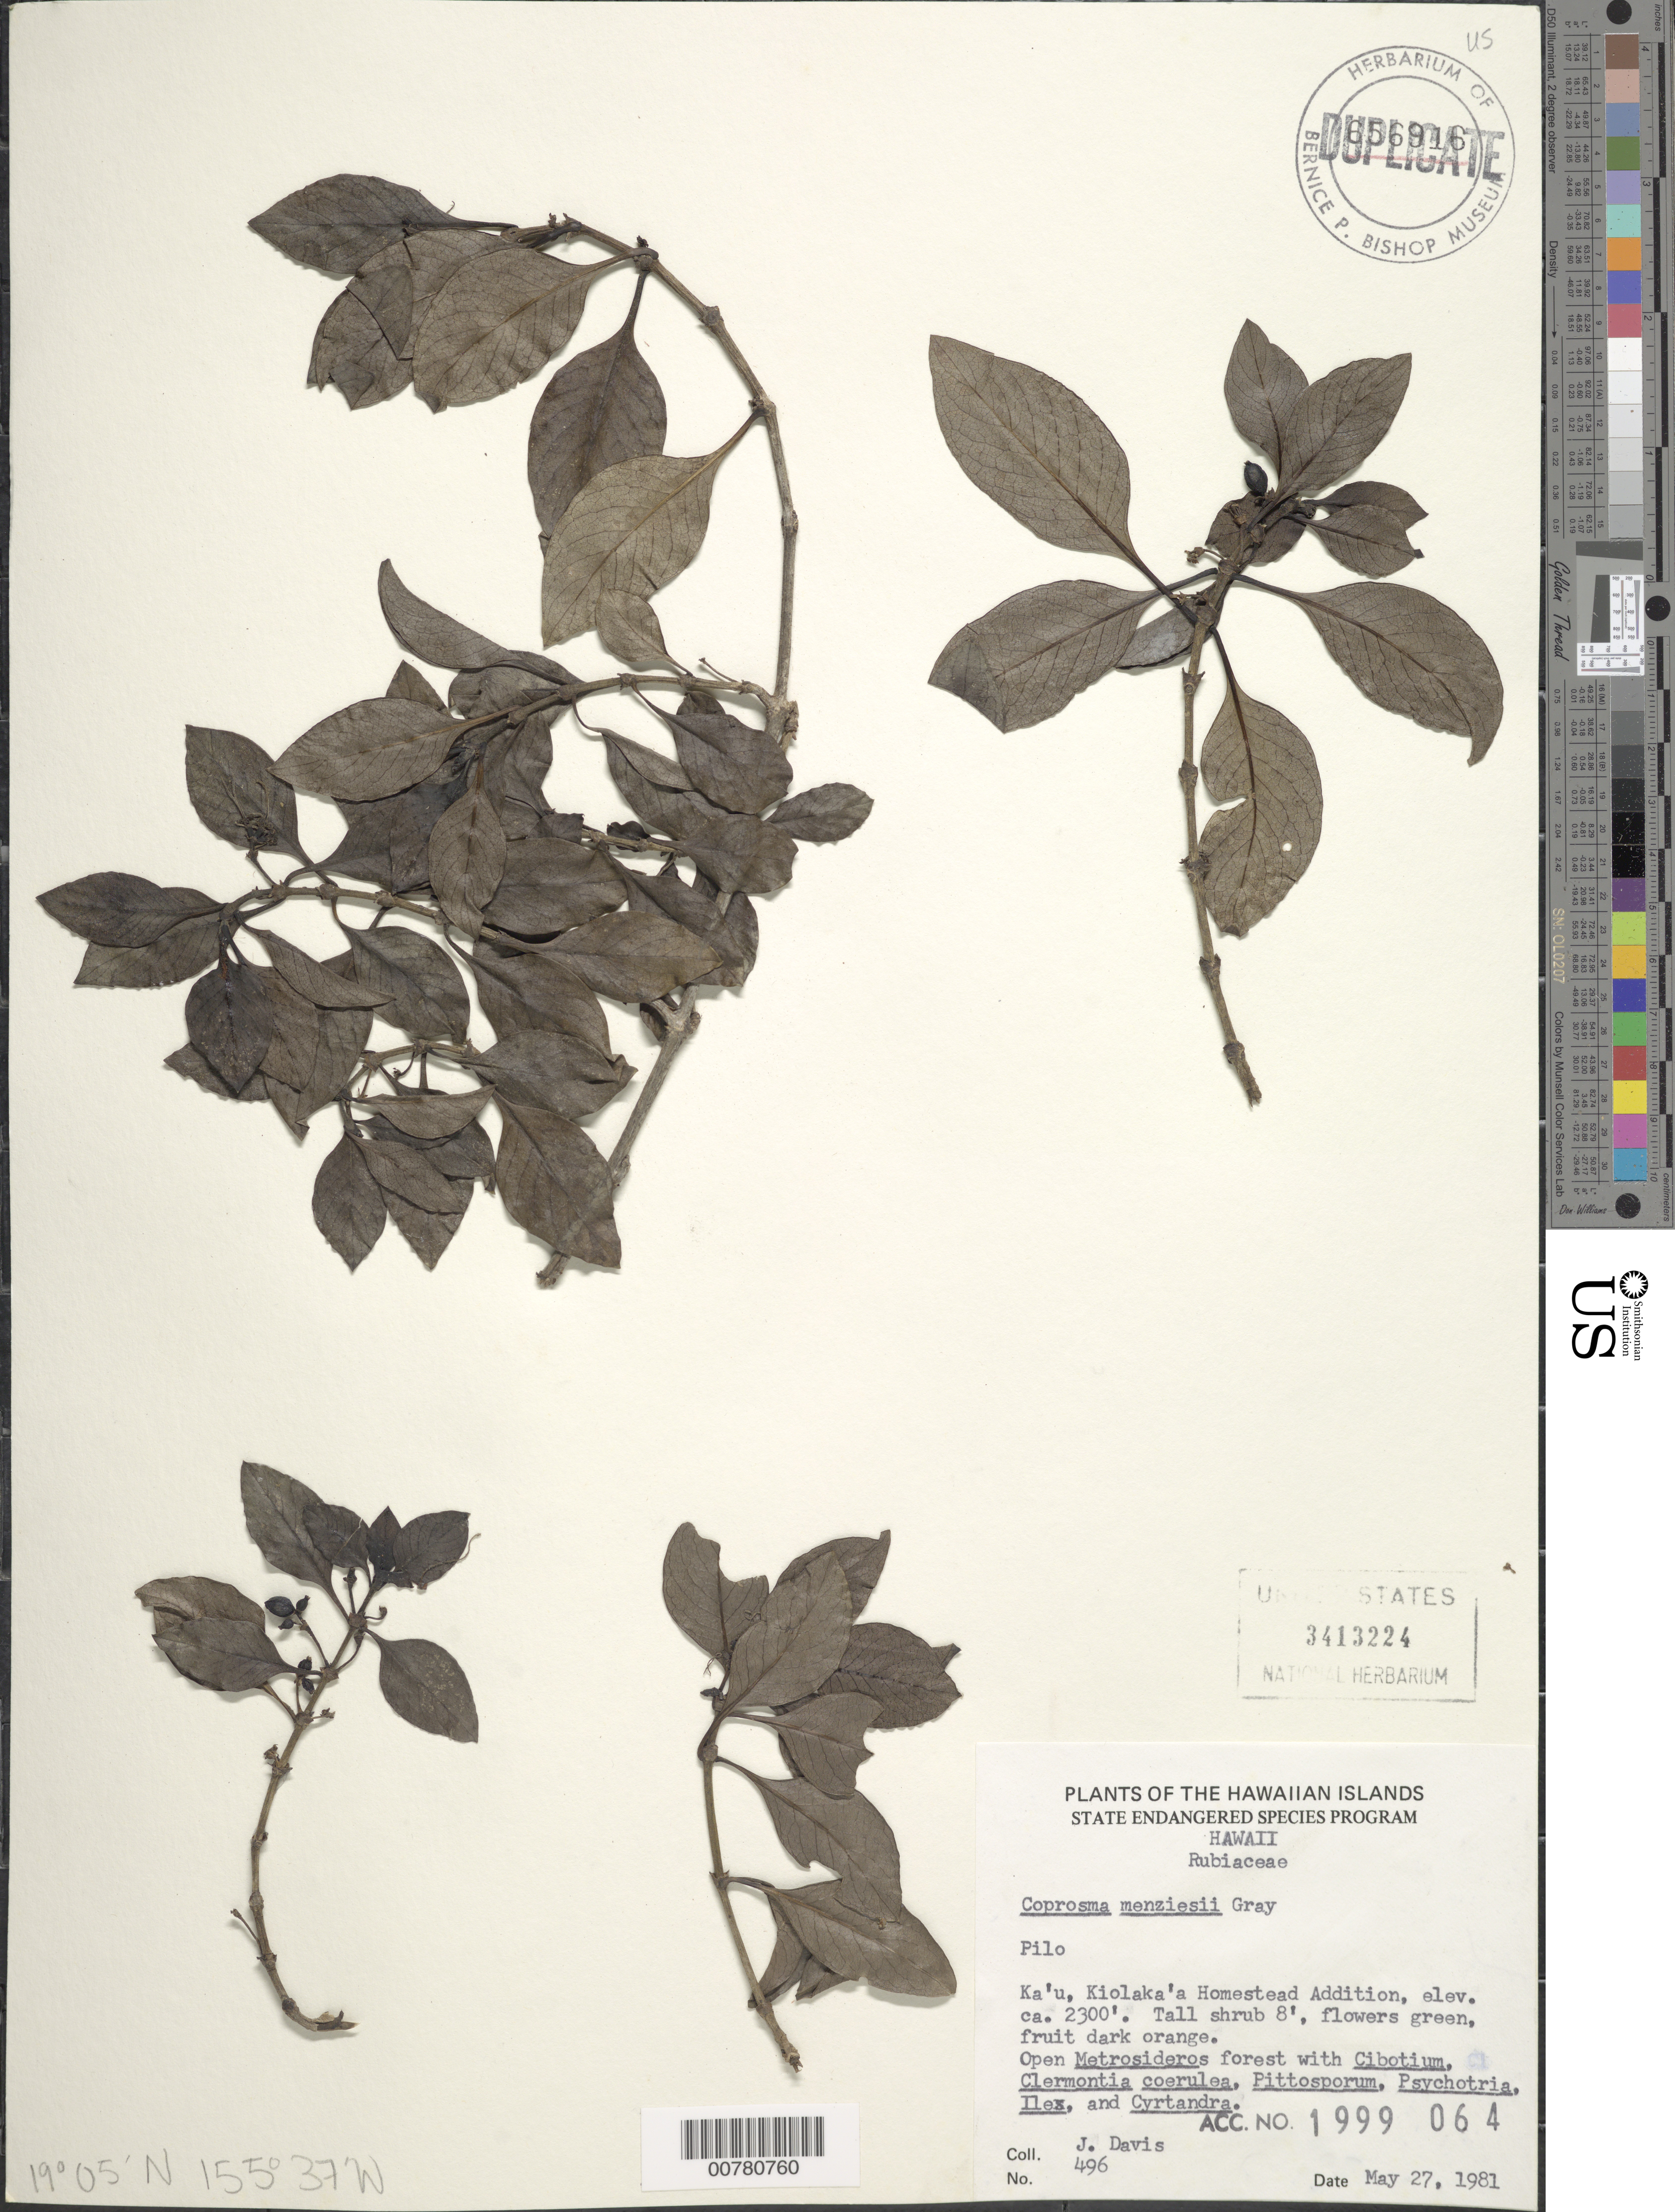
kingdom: Plantae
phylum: Tracheophyta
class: Magnoliopsida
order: Gentianales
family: Rubiaceae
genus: Coprosma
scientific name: Coprosma menziesii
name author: A. Gray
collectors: J. Davis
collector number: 496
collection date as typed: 27 May 1981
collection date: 1981-05-27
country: United States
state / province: Hawaii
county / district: Hawaii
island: Hawaii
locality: Ka'u, Kiolaka'a Homestead Addition.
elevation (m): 701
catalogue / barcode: US 3413224